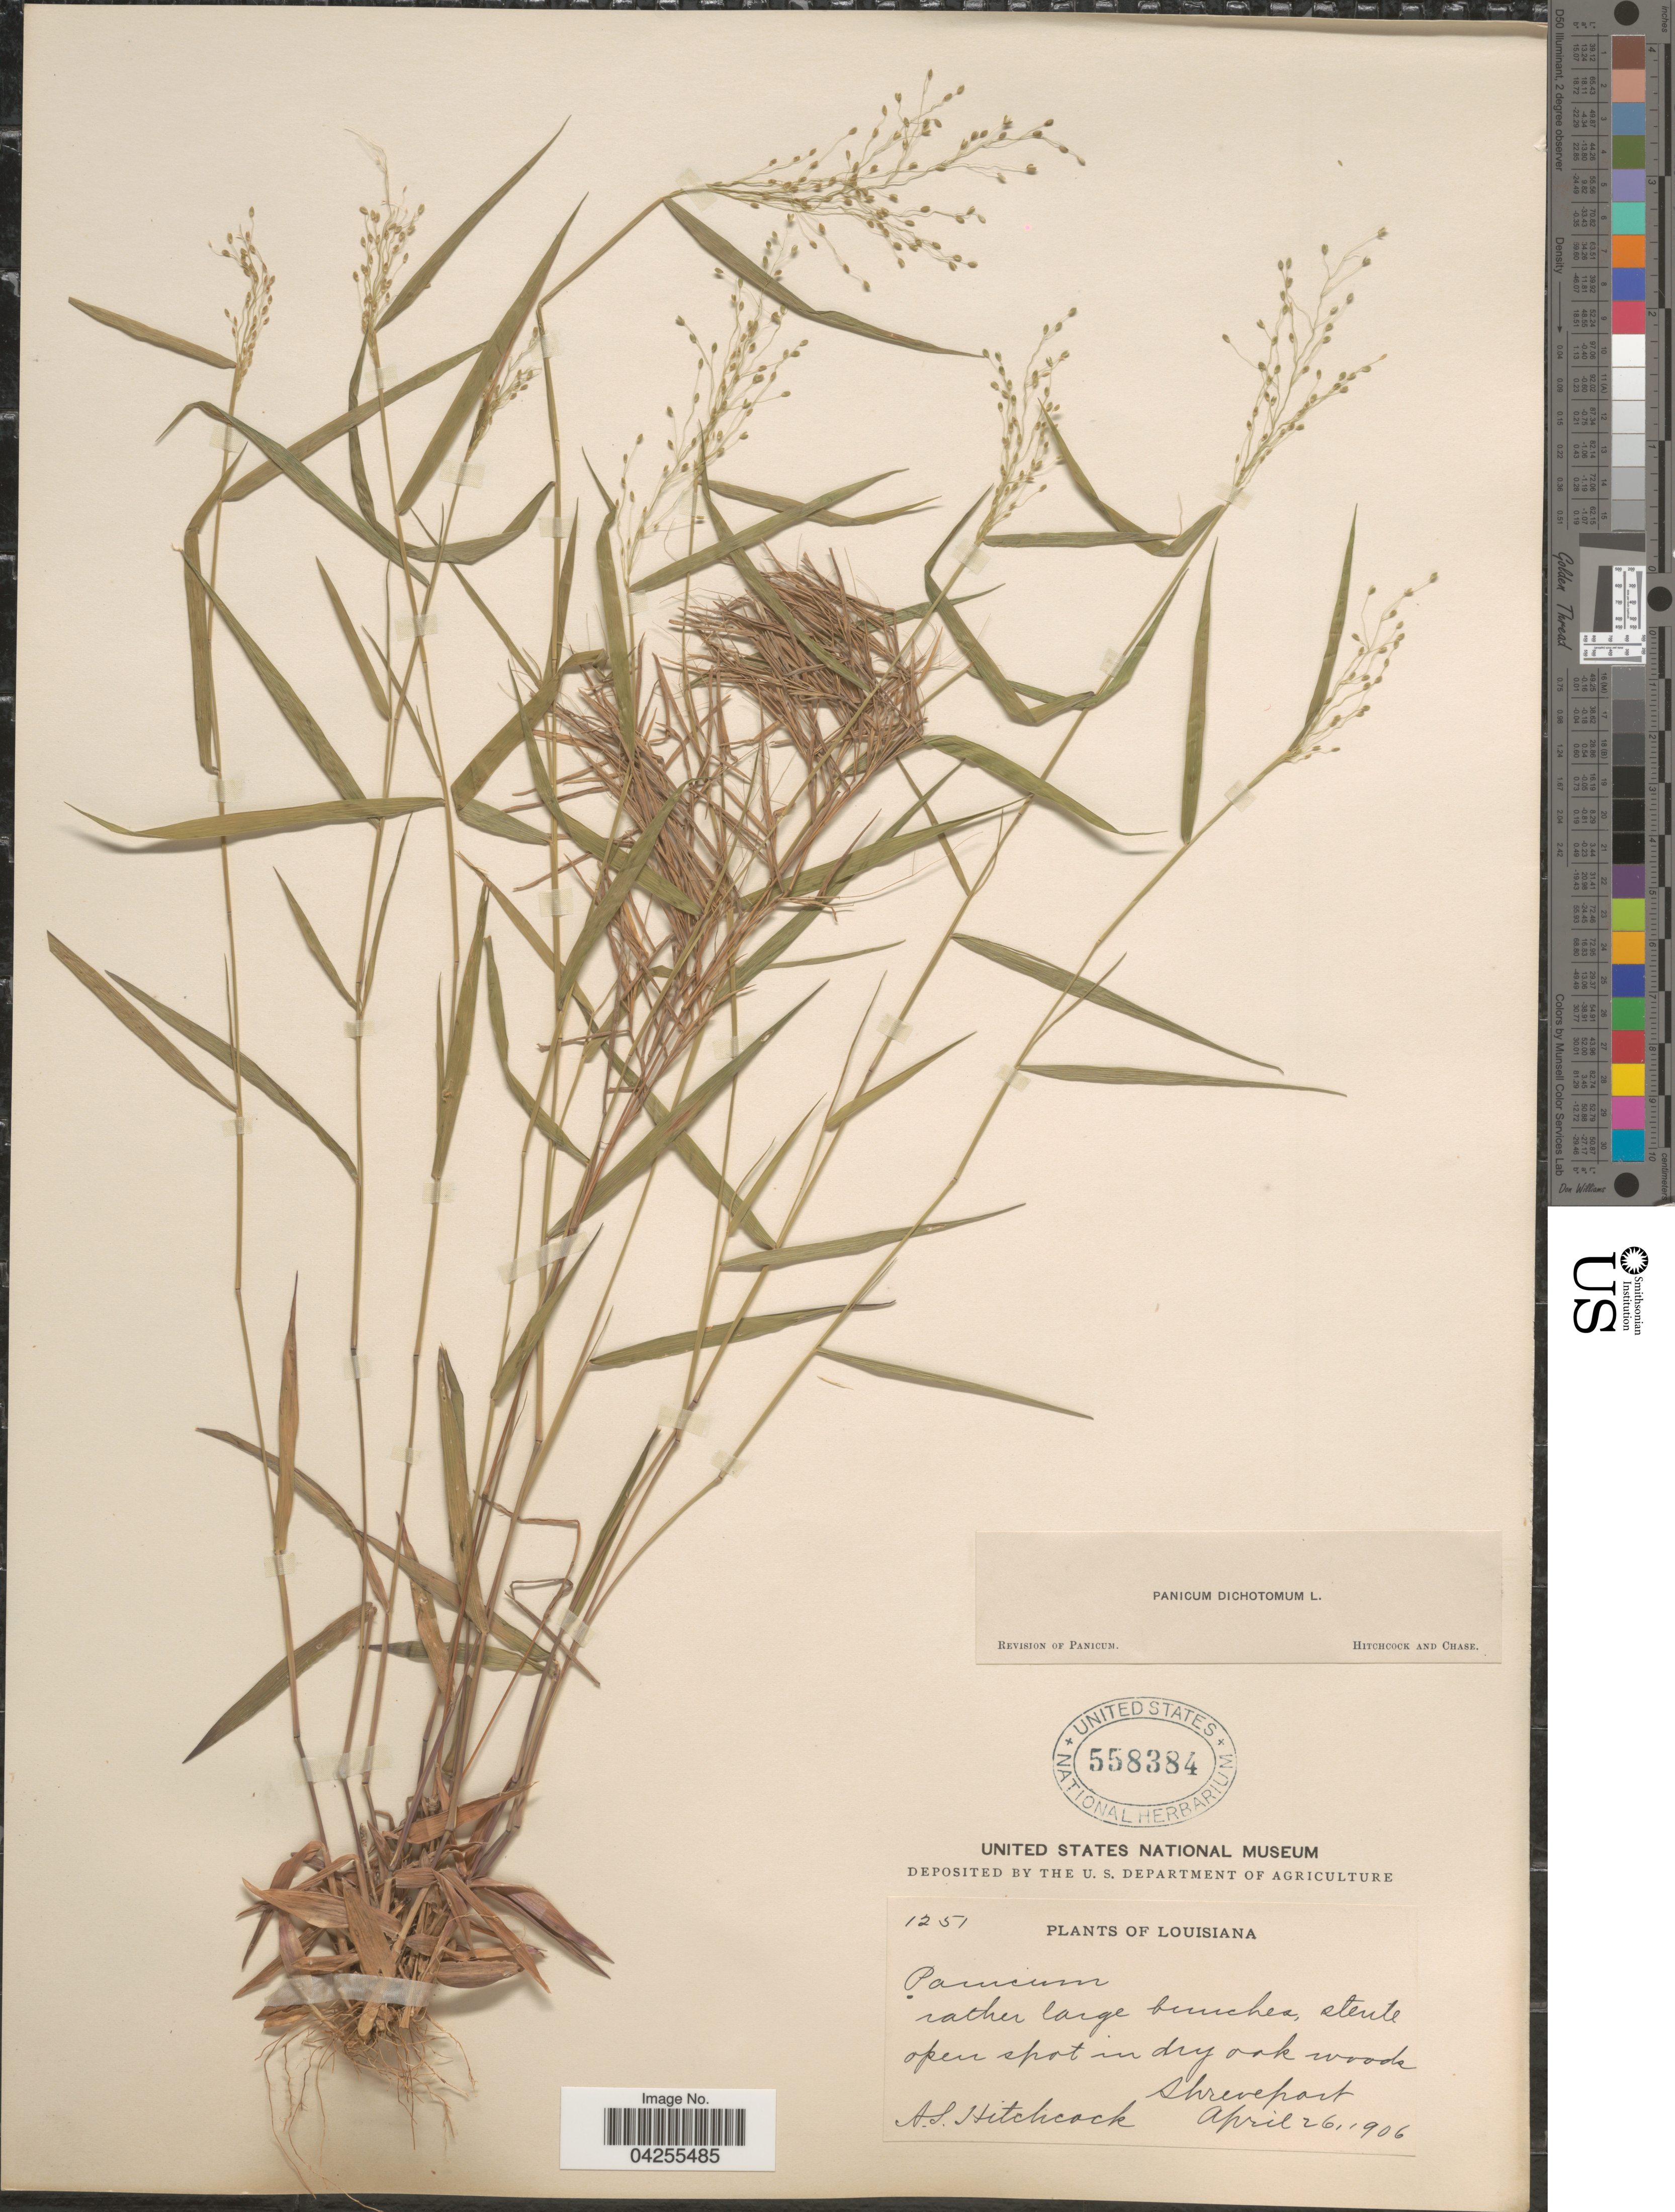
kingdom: Plantae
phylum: Tracheophyta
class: Liliopsida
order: Poales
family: Poaceae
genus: Dichanthelium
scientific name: Dichanthelium dichotomum var. dichotomum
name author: (L.) Gould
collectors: A. S. Hitchcock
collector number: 1251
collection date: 1906-04-26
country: United States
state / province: Louisiana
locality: Rather large bunches, stente open spot in dry oak woods. Shreveport.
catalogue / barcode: US 558384